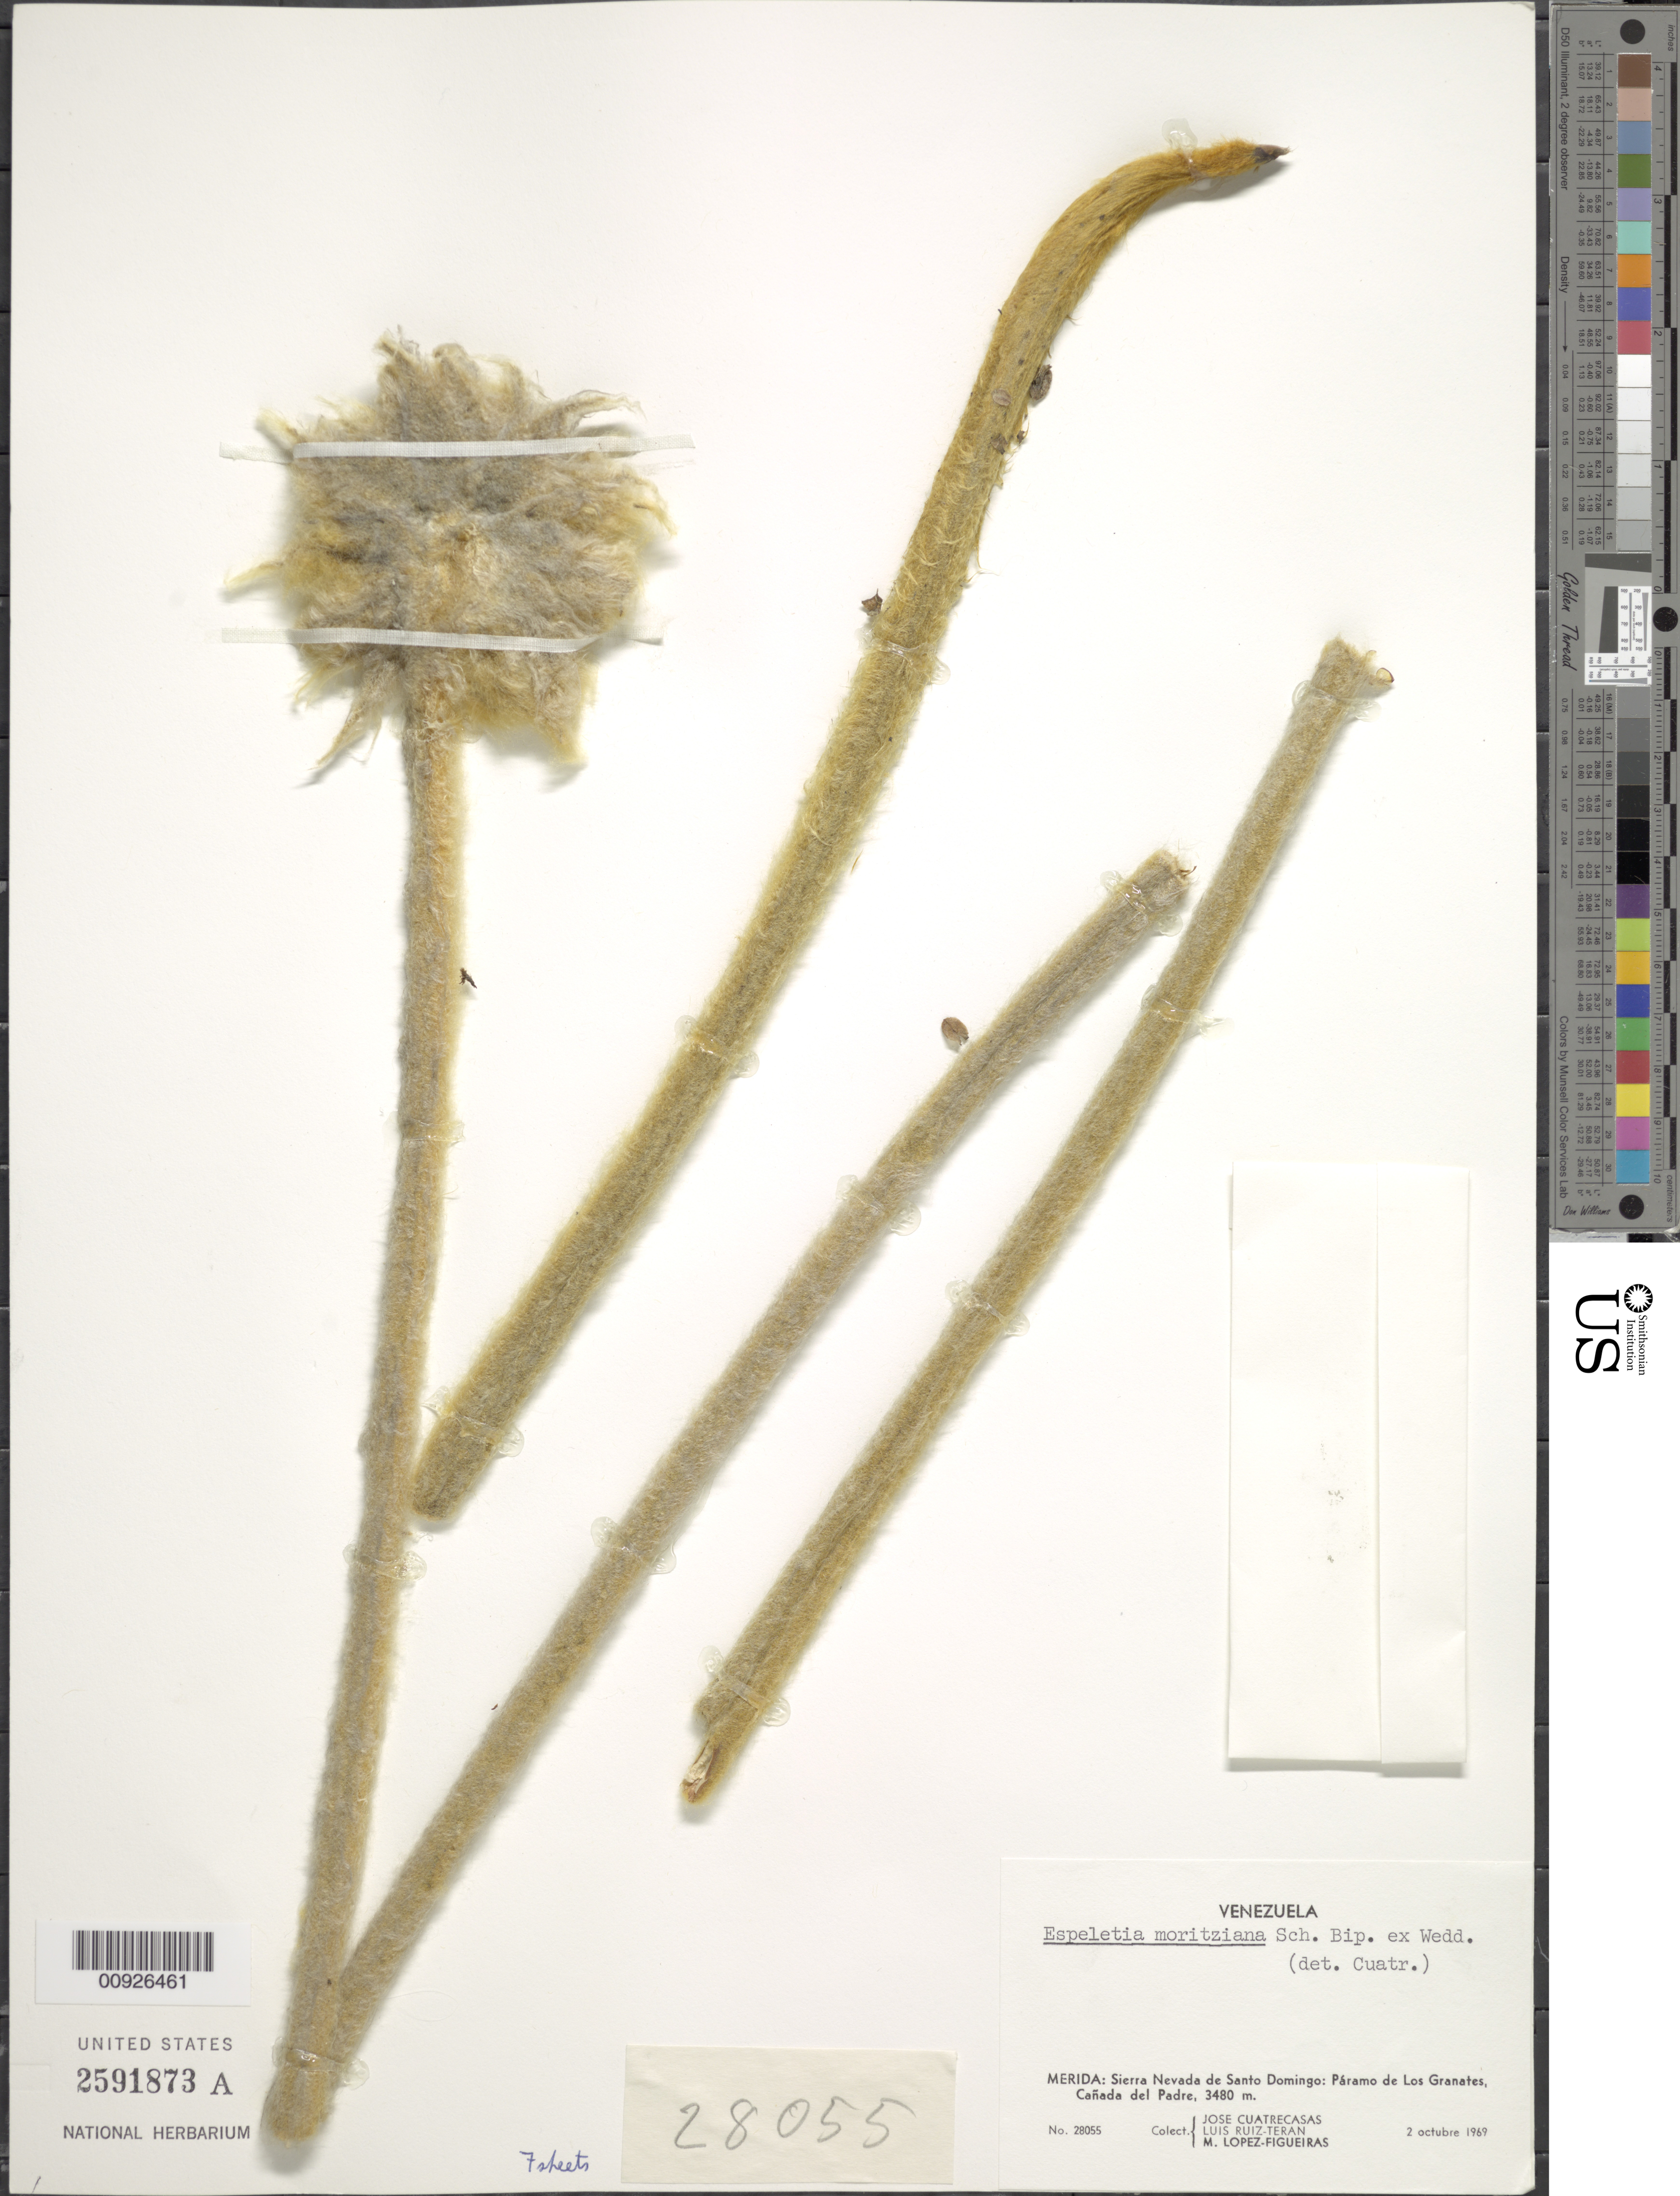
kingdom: Plantae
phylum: Tracheophyta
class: Magnoliopsida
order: Asterales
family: Asteraceae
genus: Coespeletia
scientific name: Coespeletia moritziana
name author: (Sch. Bip. ex Wedd.) Cuatrec.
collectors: J. Cuatrecasas, L. E. Ruíz-Terán & M. López Figueiras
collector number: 28055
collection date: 1969-10-02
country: Venezuela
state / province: Mérida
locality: P. de los Granates. Sierra Nevada de Santo Domingo: Cañada del Padre.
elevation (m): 3480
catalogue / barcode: US 2591873A